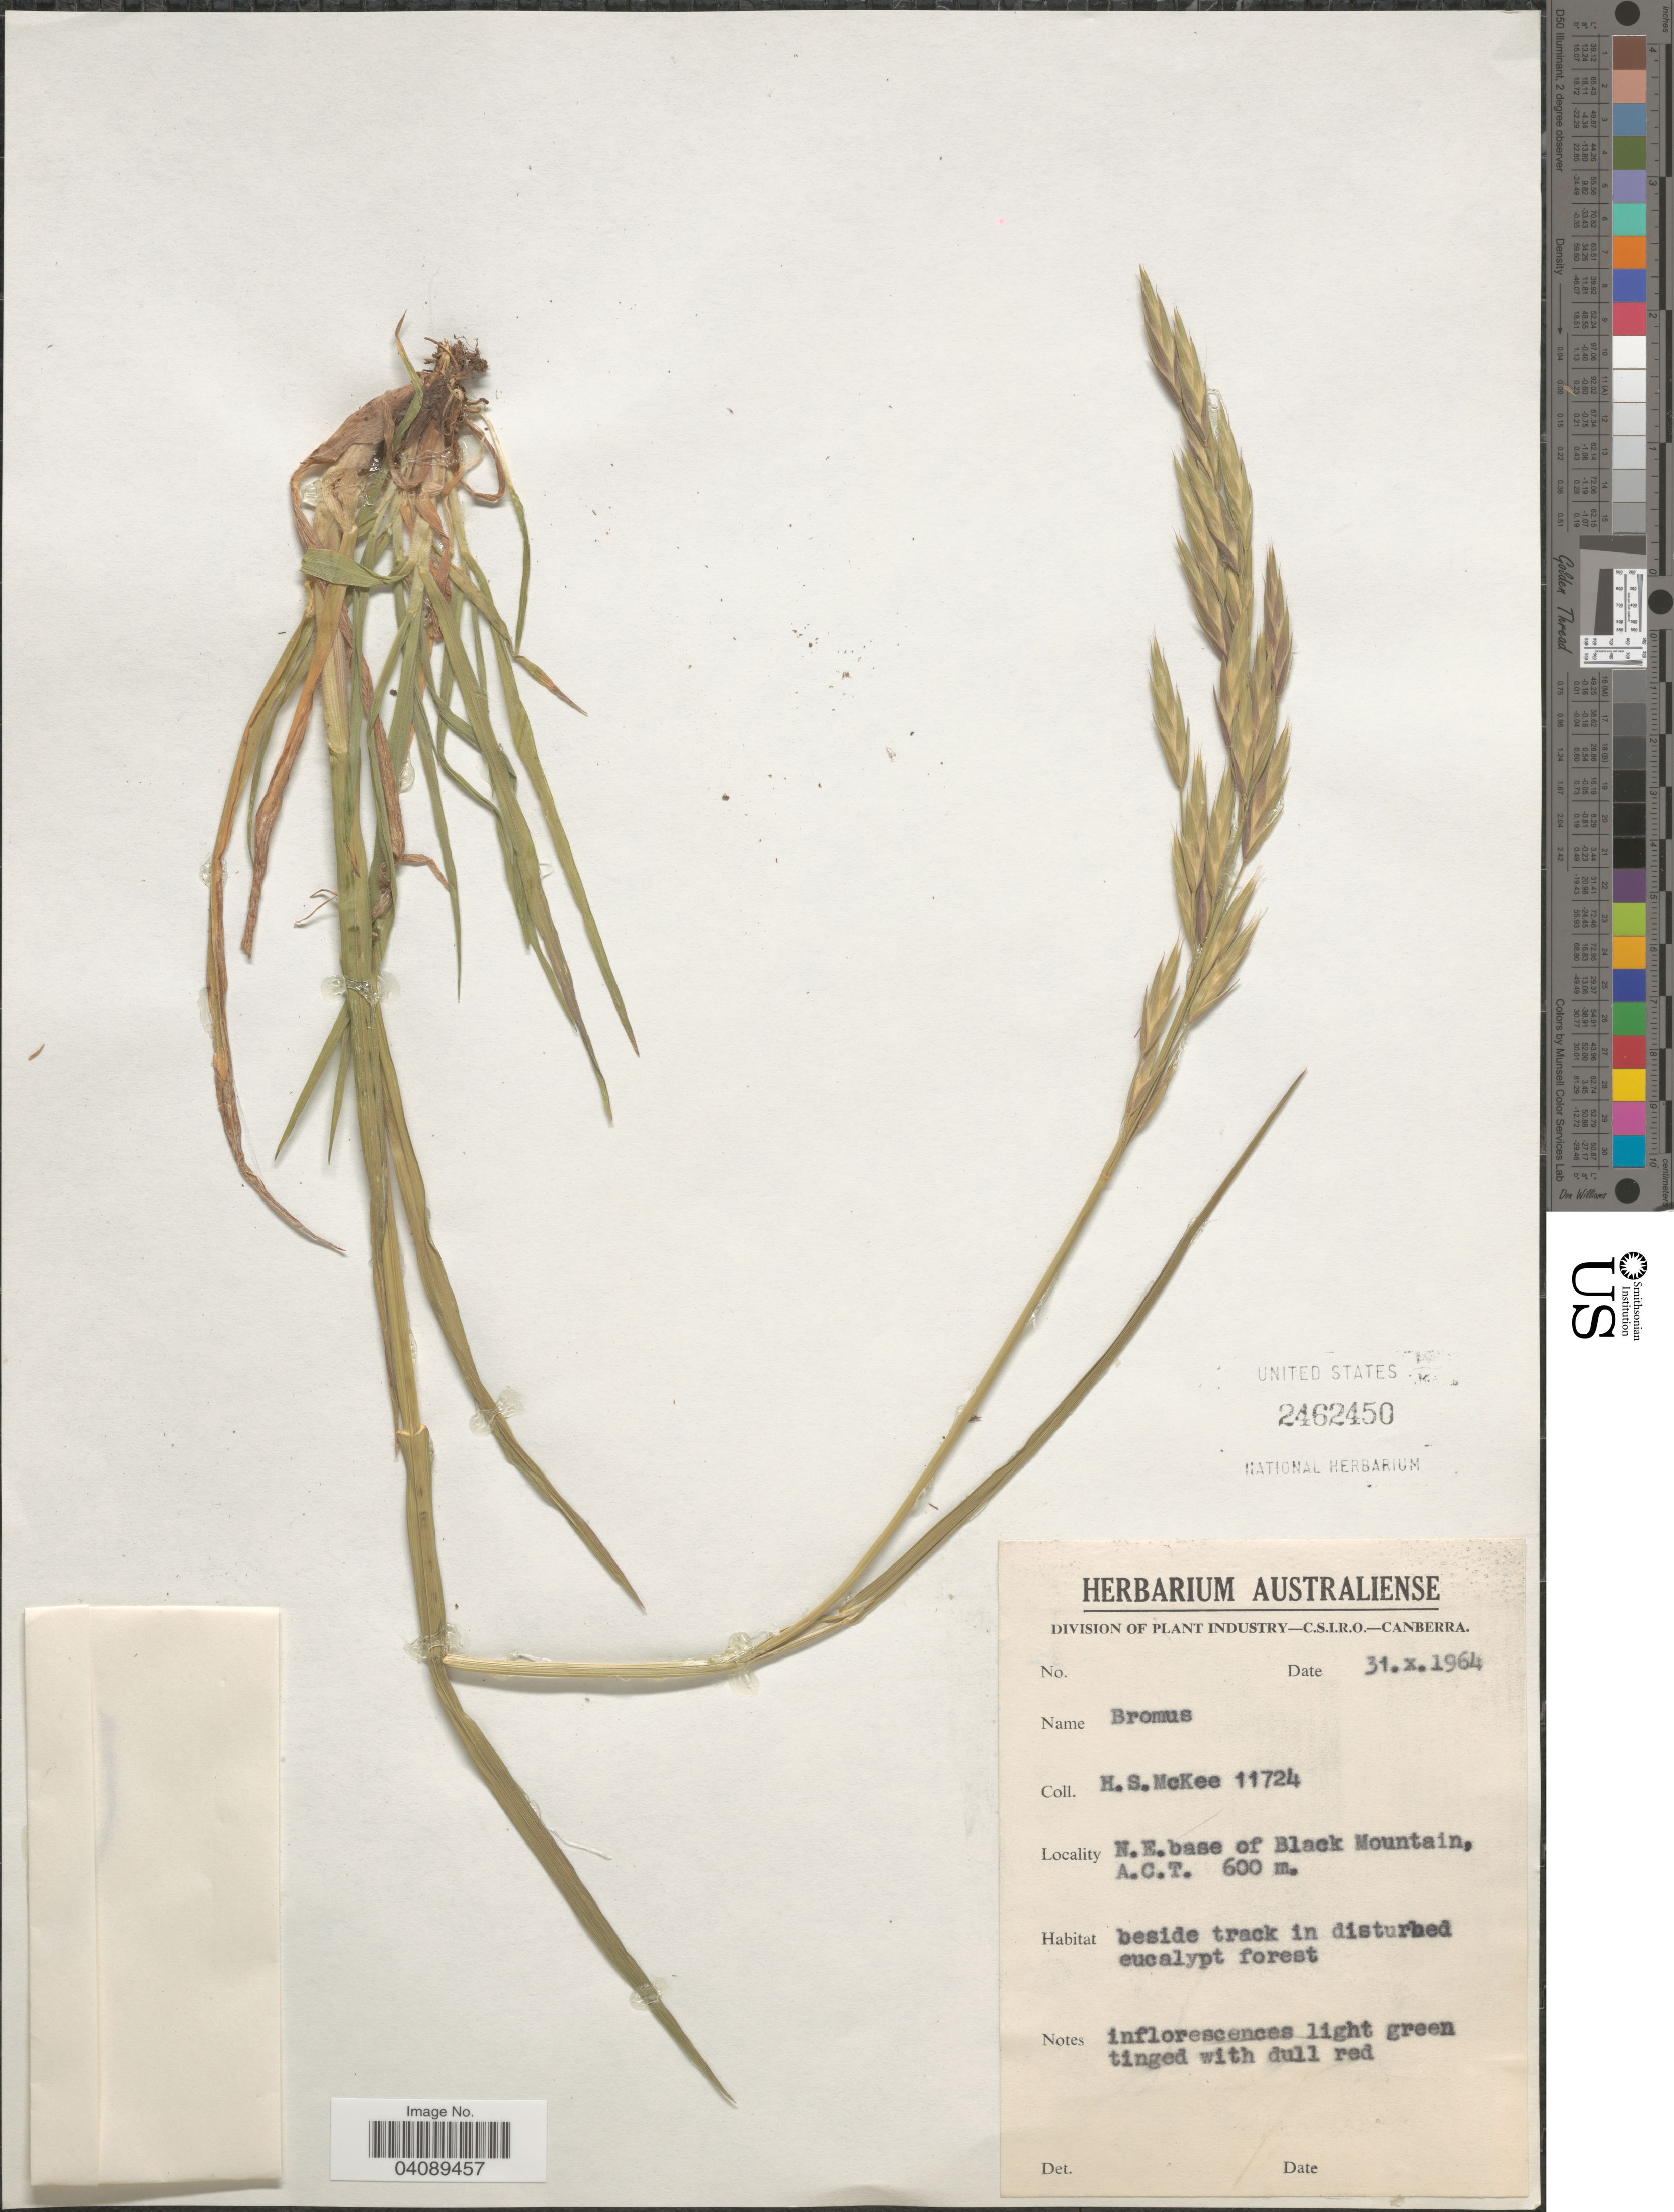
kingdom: Plantae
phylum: Tracheophyta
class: Liliopsida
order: Poales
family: Poaceae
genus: Bromus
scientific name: Bromus sp.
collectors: H. S. McKee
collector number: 11724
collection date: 1964-10-31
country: Australia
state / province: Australian Capital Territory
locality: N.E. base of Black Mountain, A.C.T. Beside track in disturbed eucalypt forest.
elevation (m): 600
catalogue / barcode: US 2462450